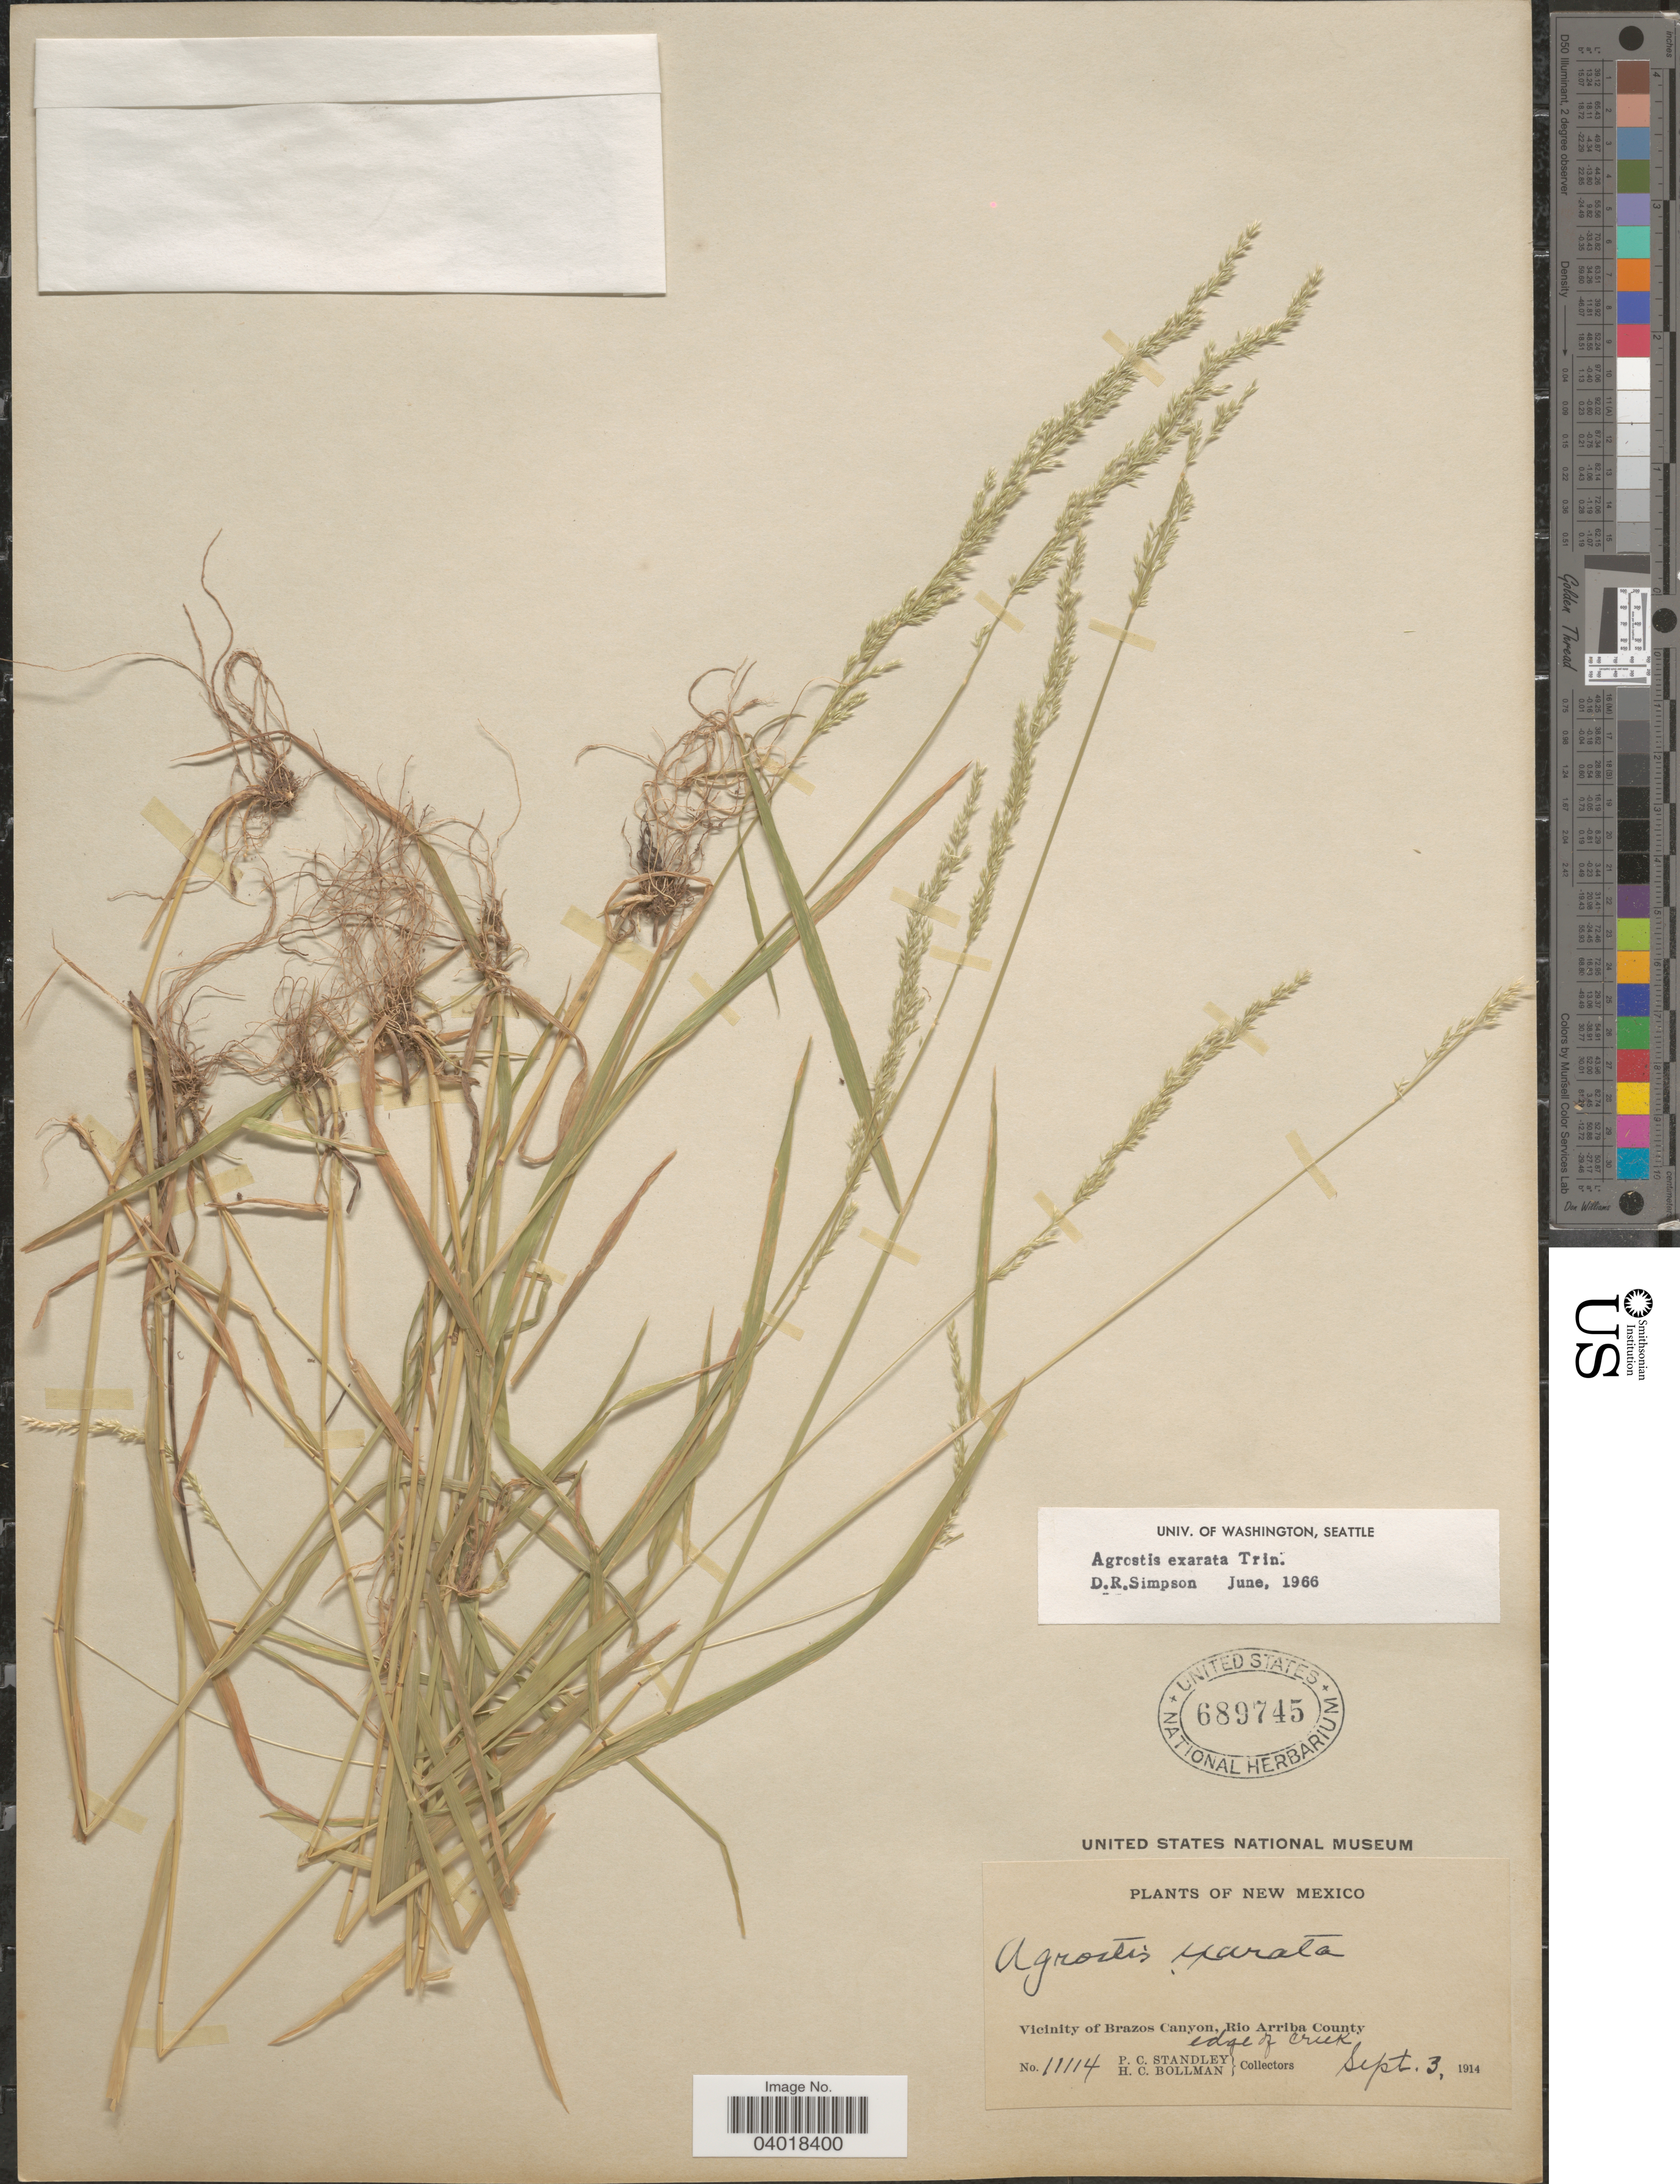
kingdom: Plantae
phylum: Tracheophyta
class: Liliopsida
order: Poales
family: Poaceae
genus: Agrostis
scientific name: Agrostis exarata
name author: Trin.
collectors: P. C. Standley & H. C. Bollman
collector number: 11114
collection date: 1914-09-03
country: United States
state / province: New Mexico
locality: Vicinity of Brazos Canyon, Rio Arriba County.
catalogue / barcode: US 689745